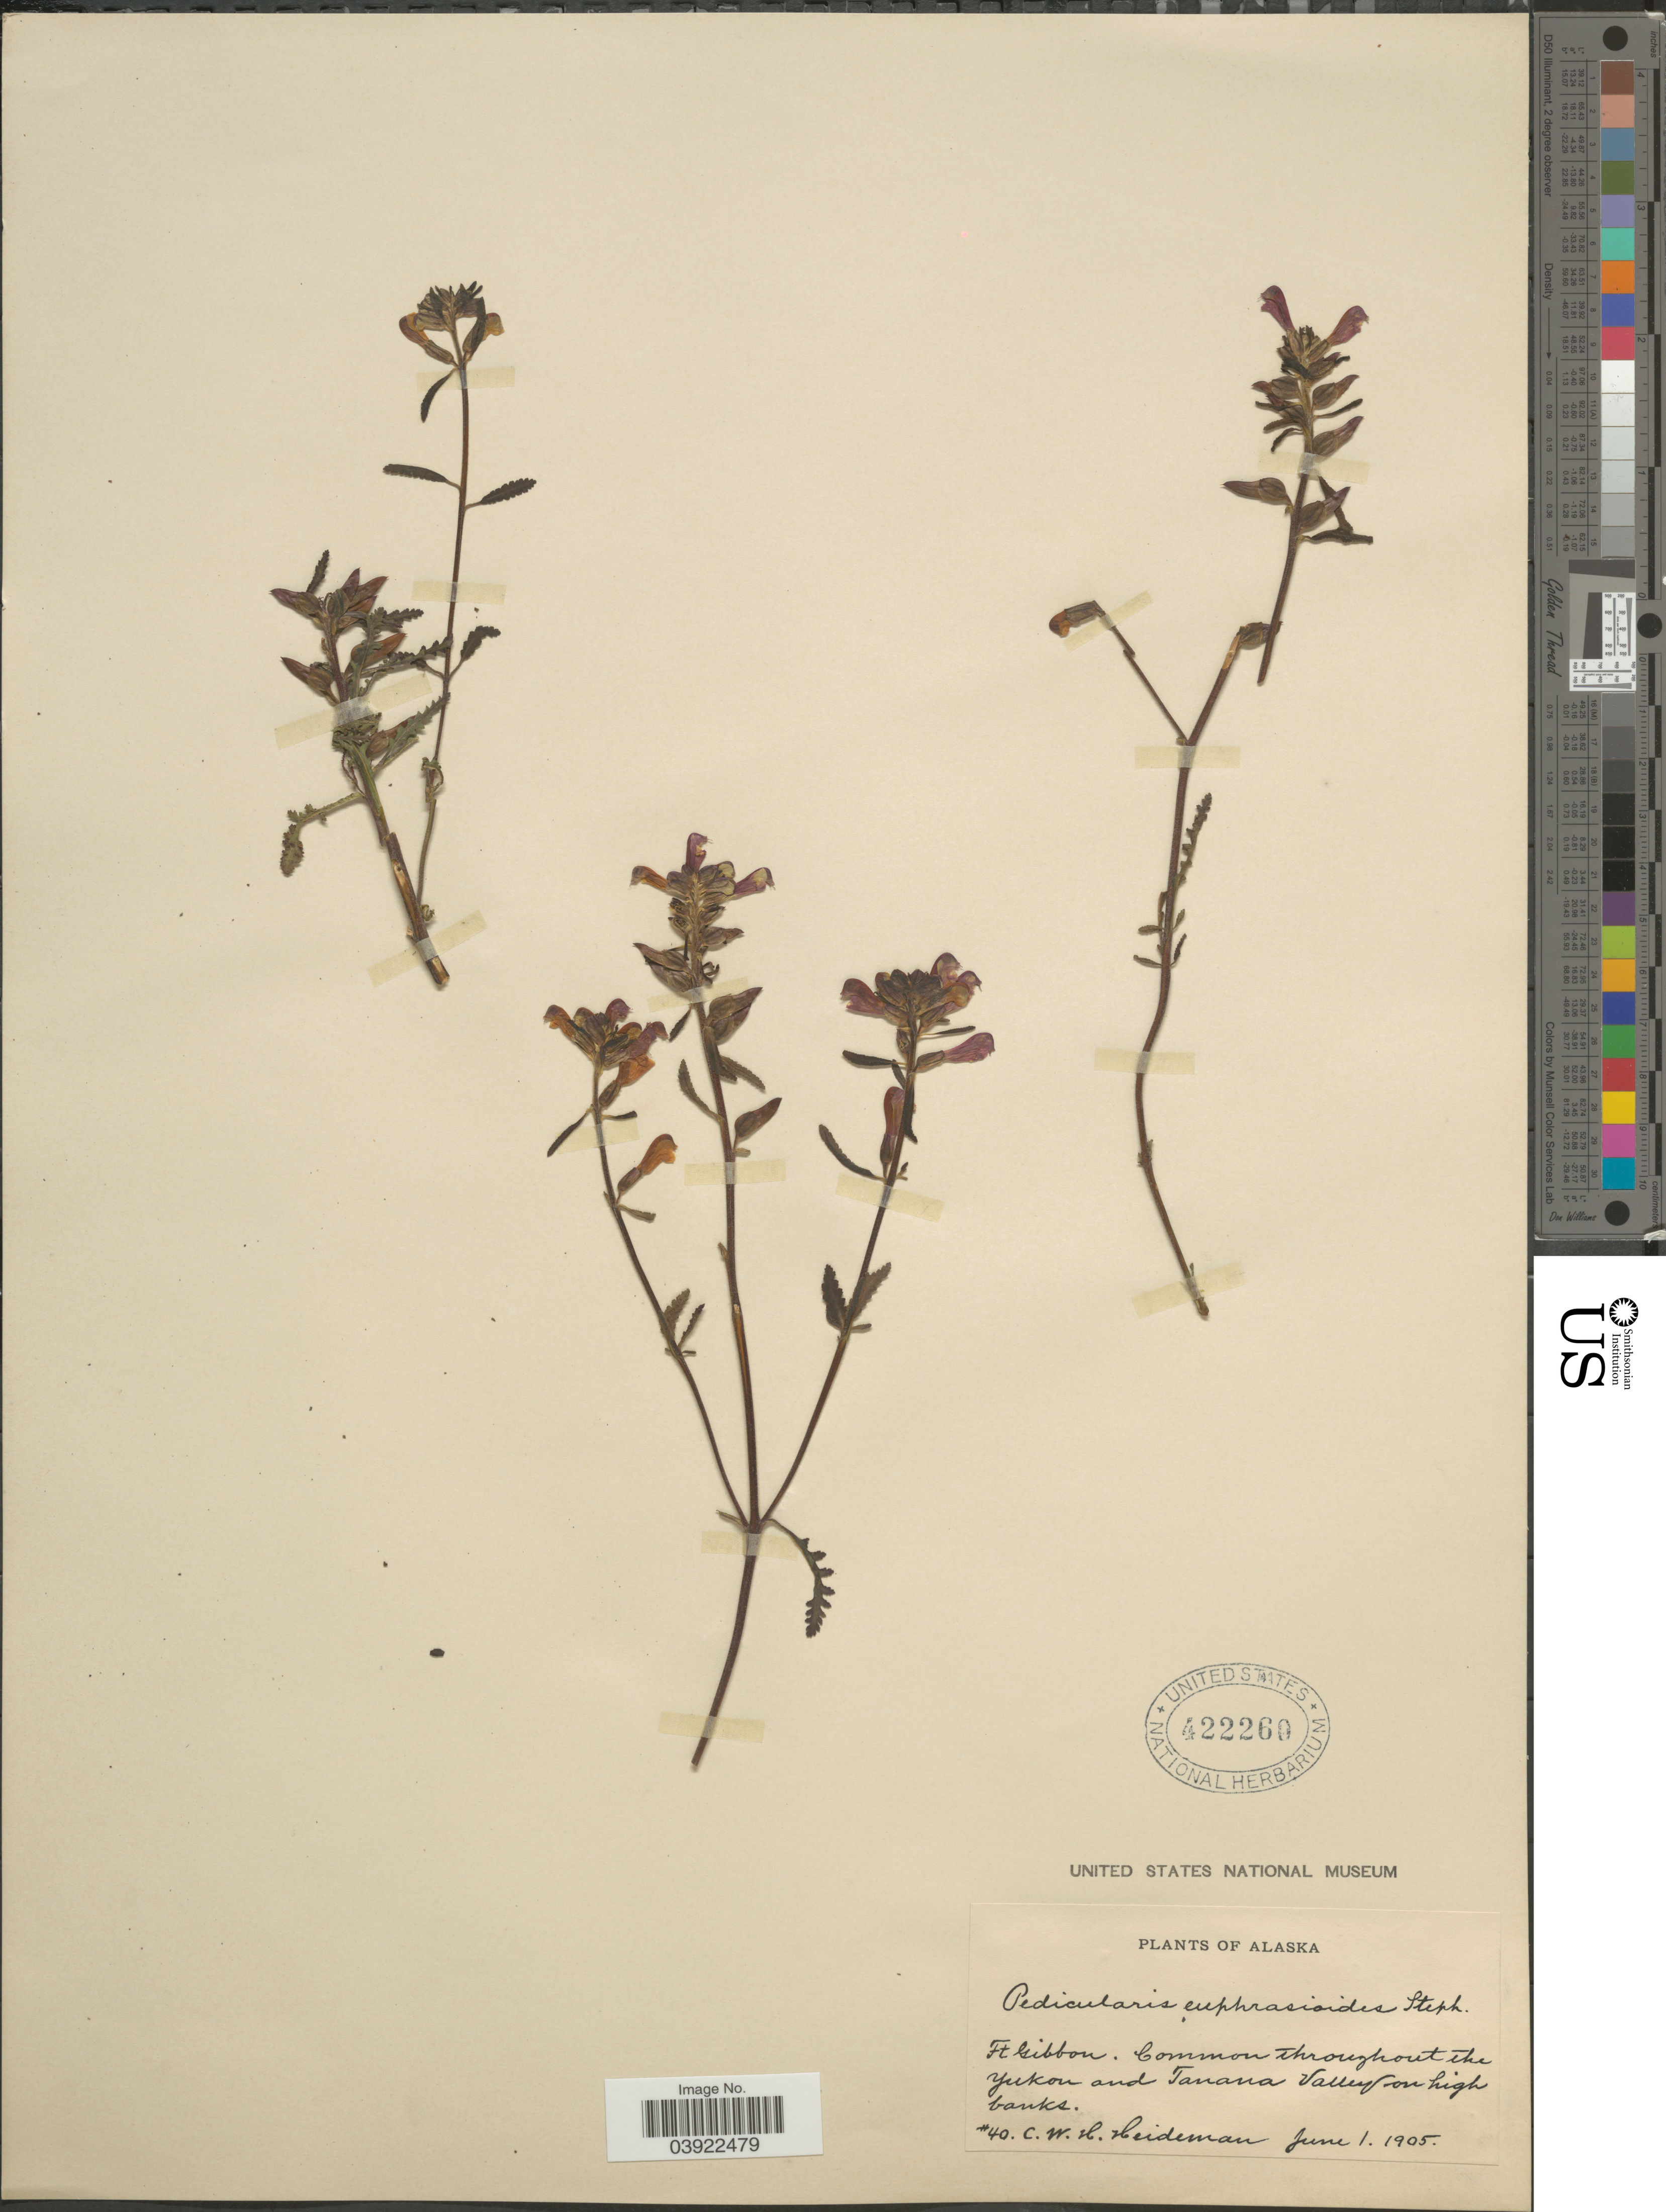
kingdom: Plantae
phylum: Tracheophyta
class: Magnoliopsida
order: Lamiales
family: Orobanchaceae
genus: Pedicularis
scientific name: Pedicularis labradorica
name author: Wirsing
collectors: C. Heideman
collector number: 40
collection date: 1905-06-01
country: United States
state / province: Alaska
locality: Ft Gibbon. Throughout the Yukon and Tanana Valley on high banks.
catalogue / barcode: US 422260